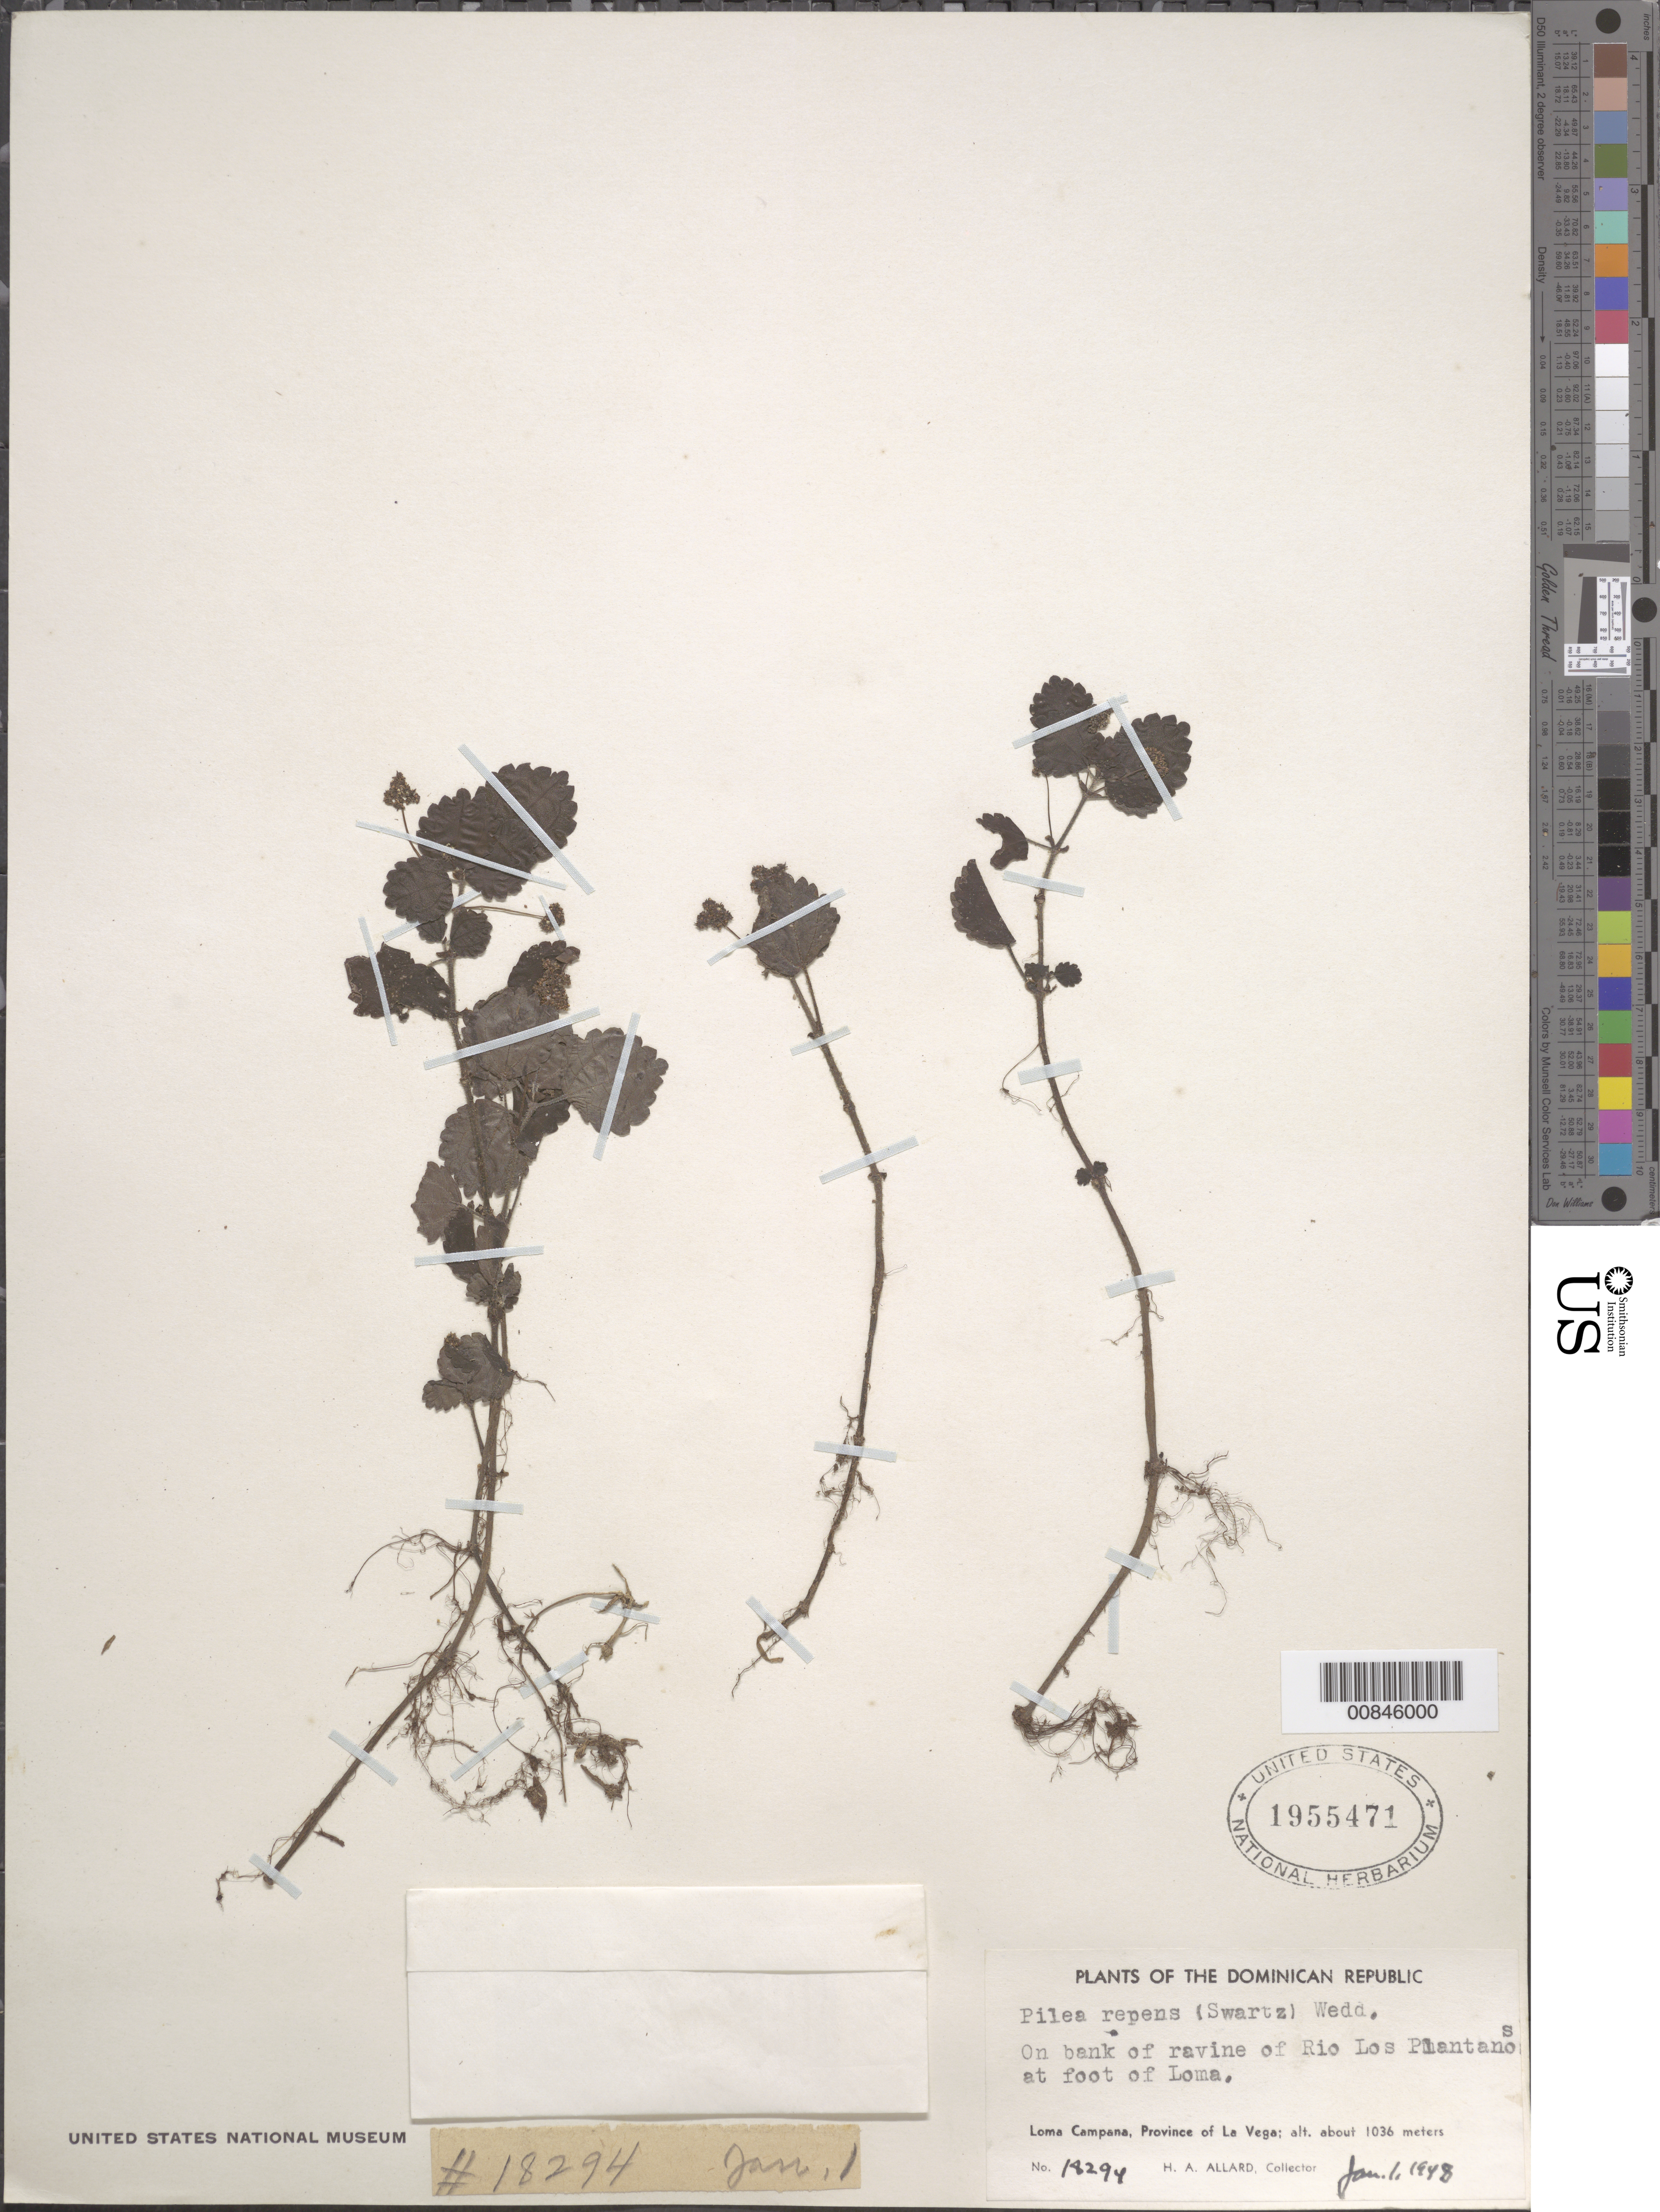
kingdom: Plantae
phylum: Tracheophyta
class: Magnoliopsida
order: Rosales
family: Urticaceae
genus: Pilea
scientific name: Pilea repens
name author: (Sw.) Wedd.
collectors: H. A. Allard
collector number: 18294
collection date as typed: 01 Jan 1948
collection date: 1948-01-01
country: Dominican Republic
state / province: La Vega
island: Hispaniola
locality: Ravine of Río Los Plantanos at foot of Loma Campana.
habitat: On bank of ravine.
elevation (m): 1036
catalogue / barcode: US 1955471